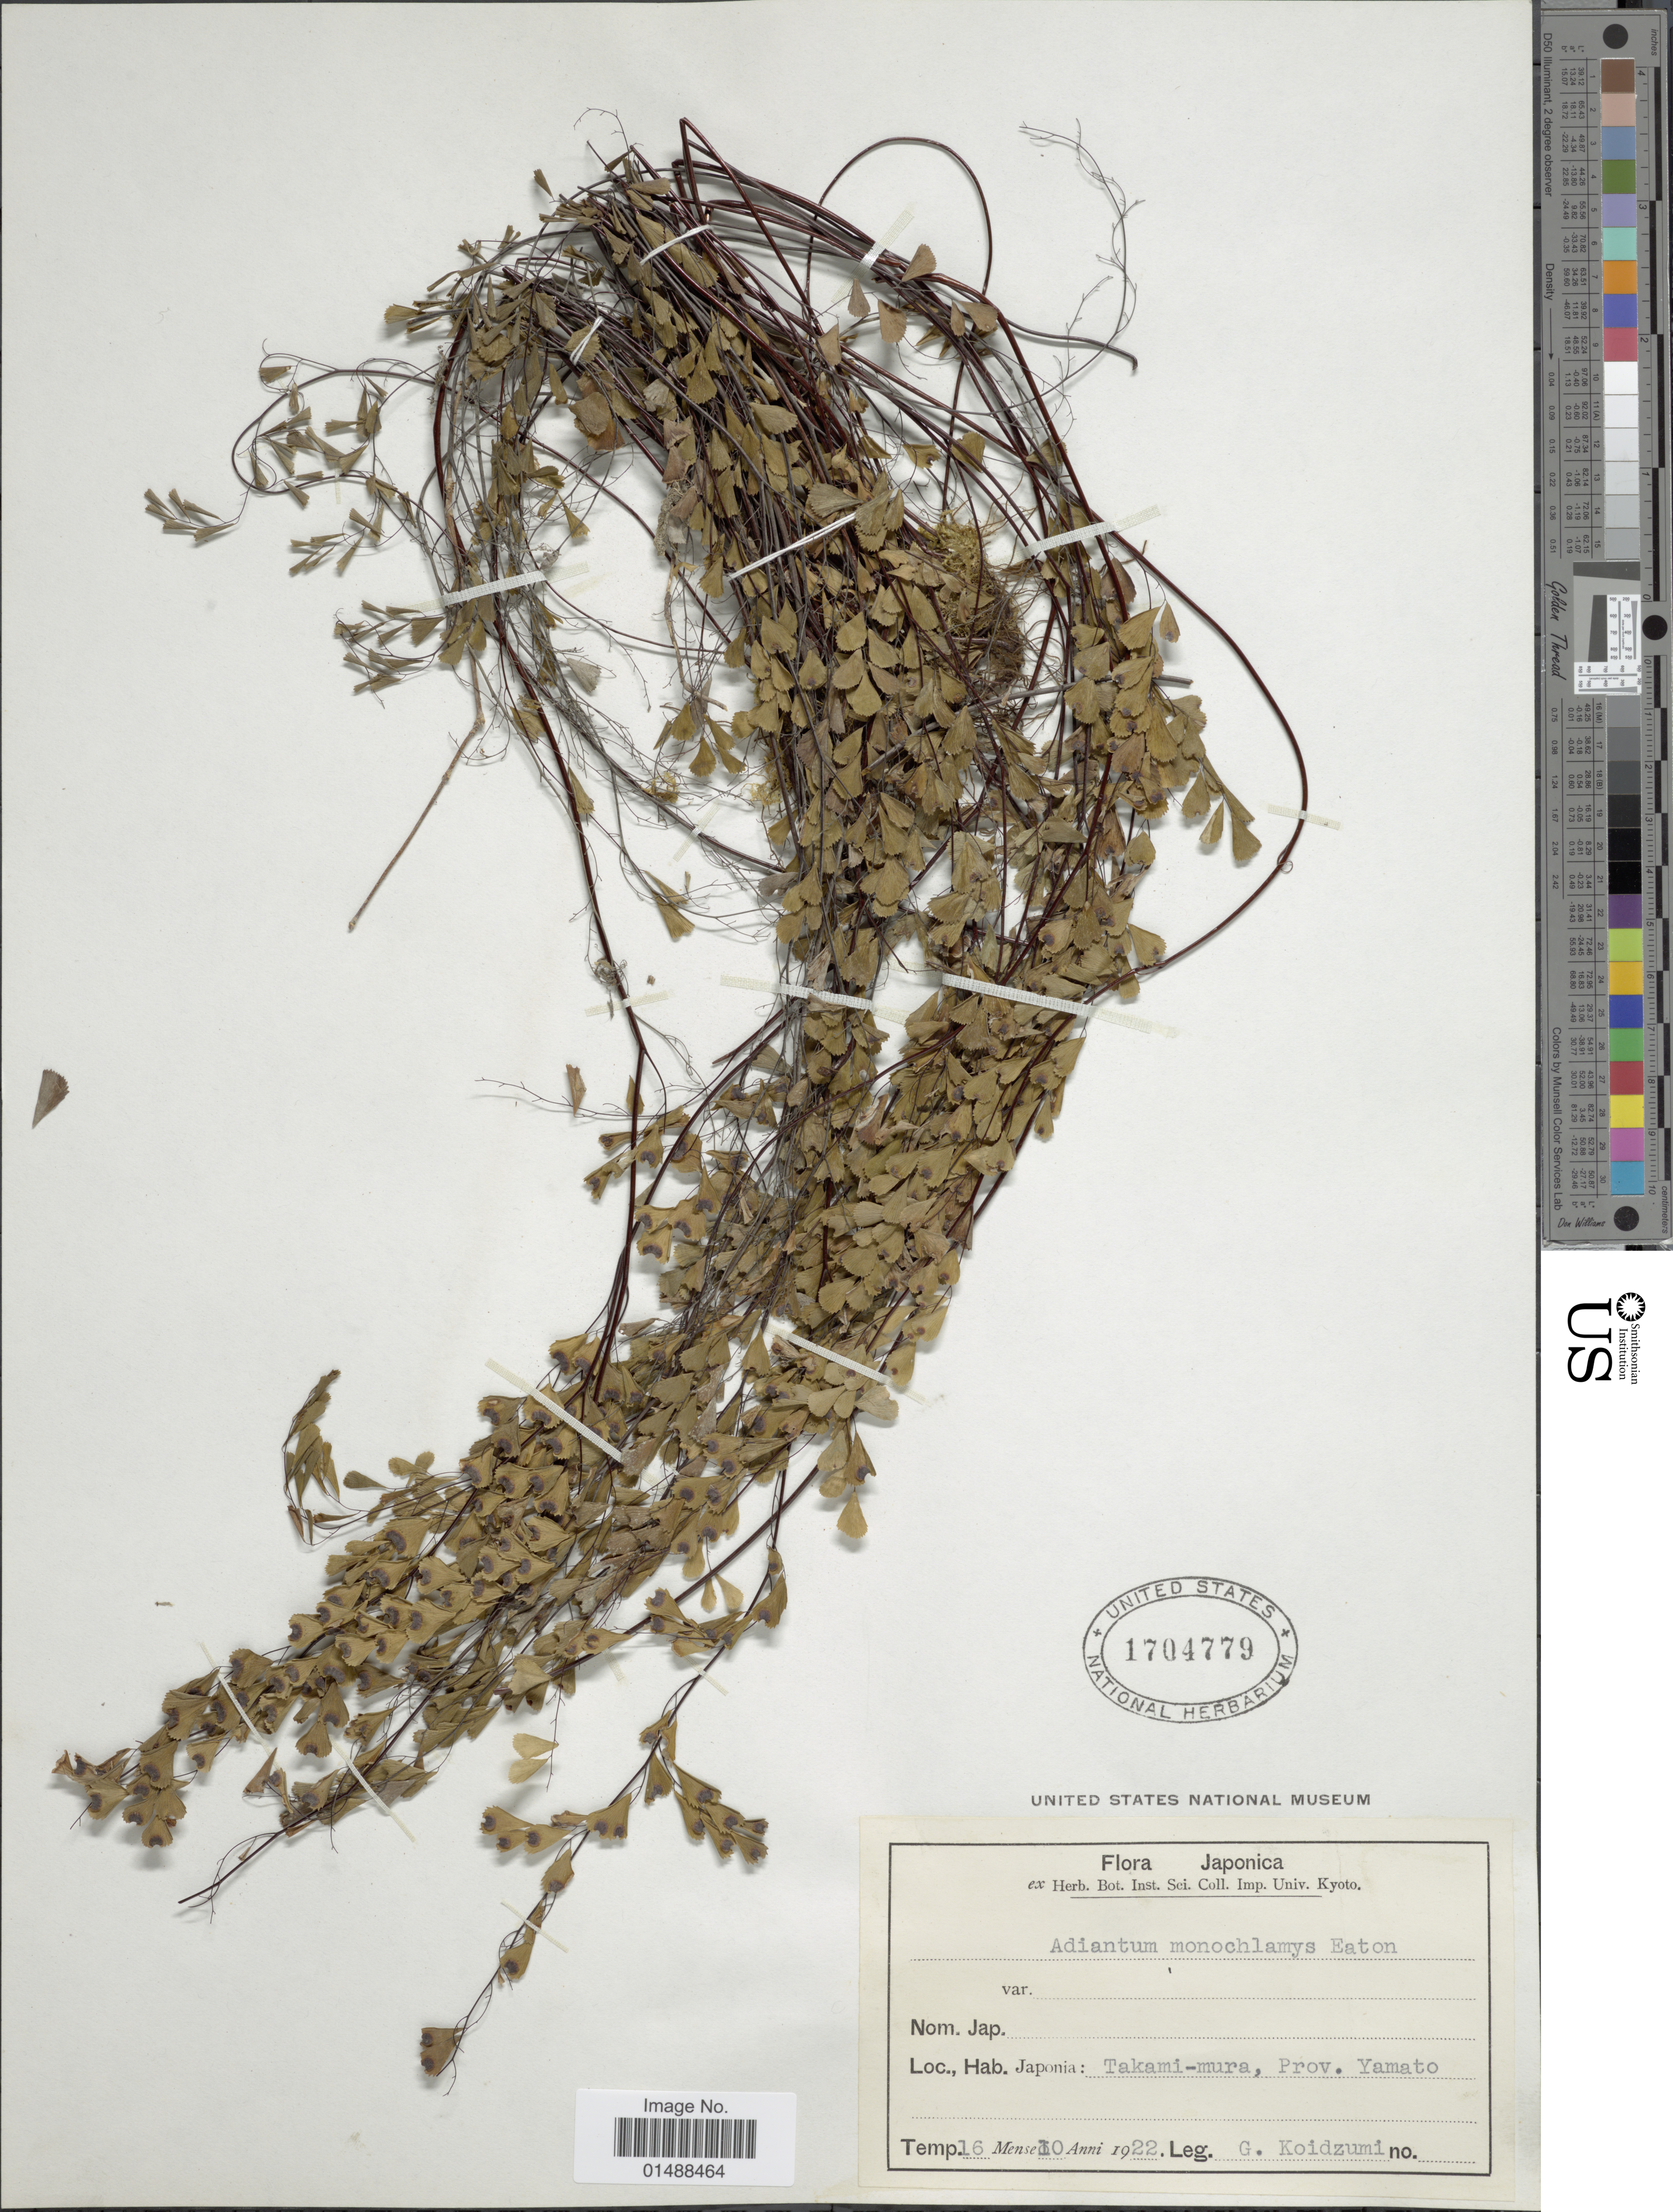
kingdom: Plantae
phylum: Tracheophyta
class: Polypodiopsida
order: Polypodiales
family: Pteridaceae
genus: Adiantum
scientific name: Adiantum monochlamys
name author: D.C. Eaton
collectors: G. Koidzumi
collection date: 1922-10-16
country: Japan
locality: Japan, Takami-mura, Prov. Yamato.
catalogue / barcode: US 1704779